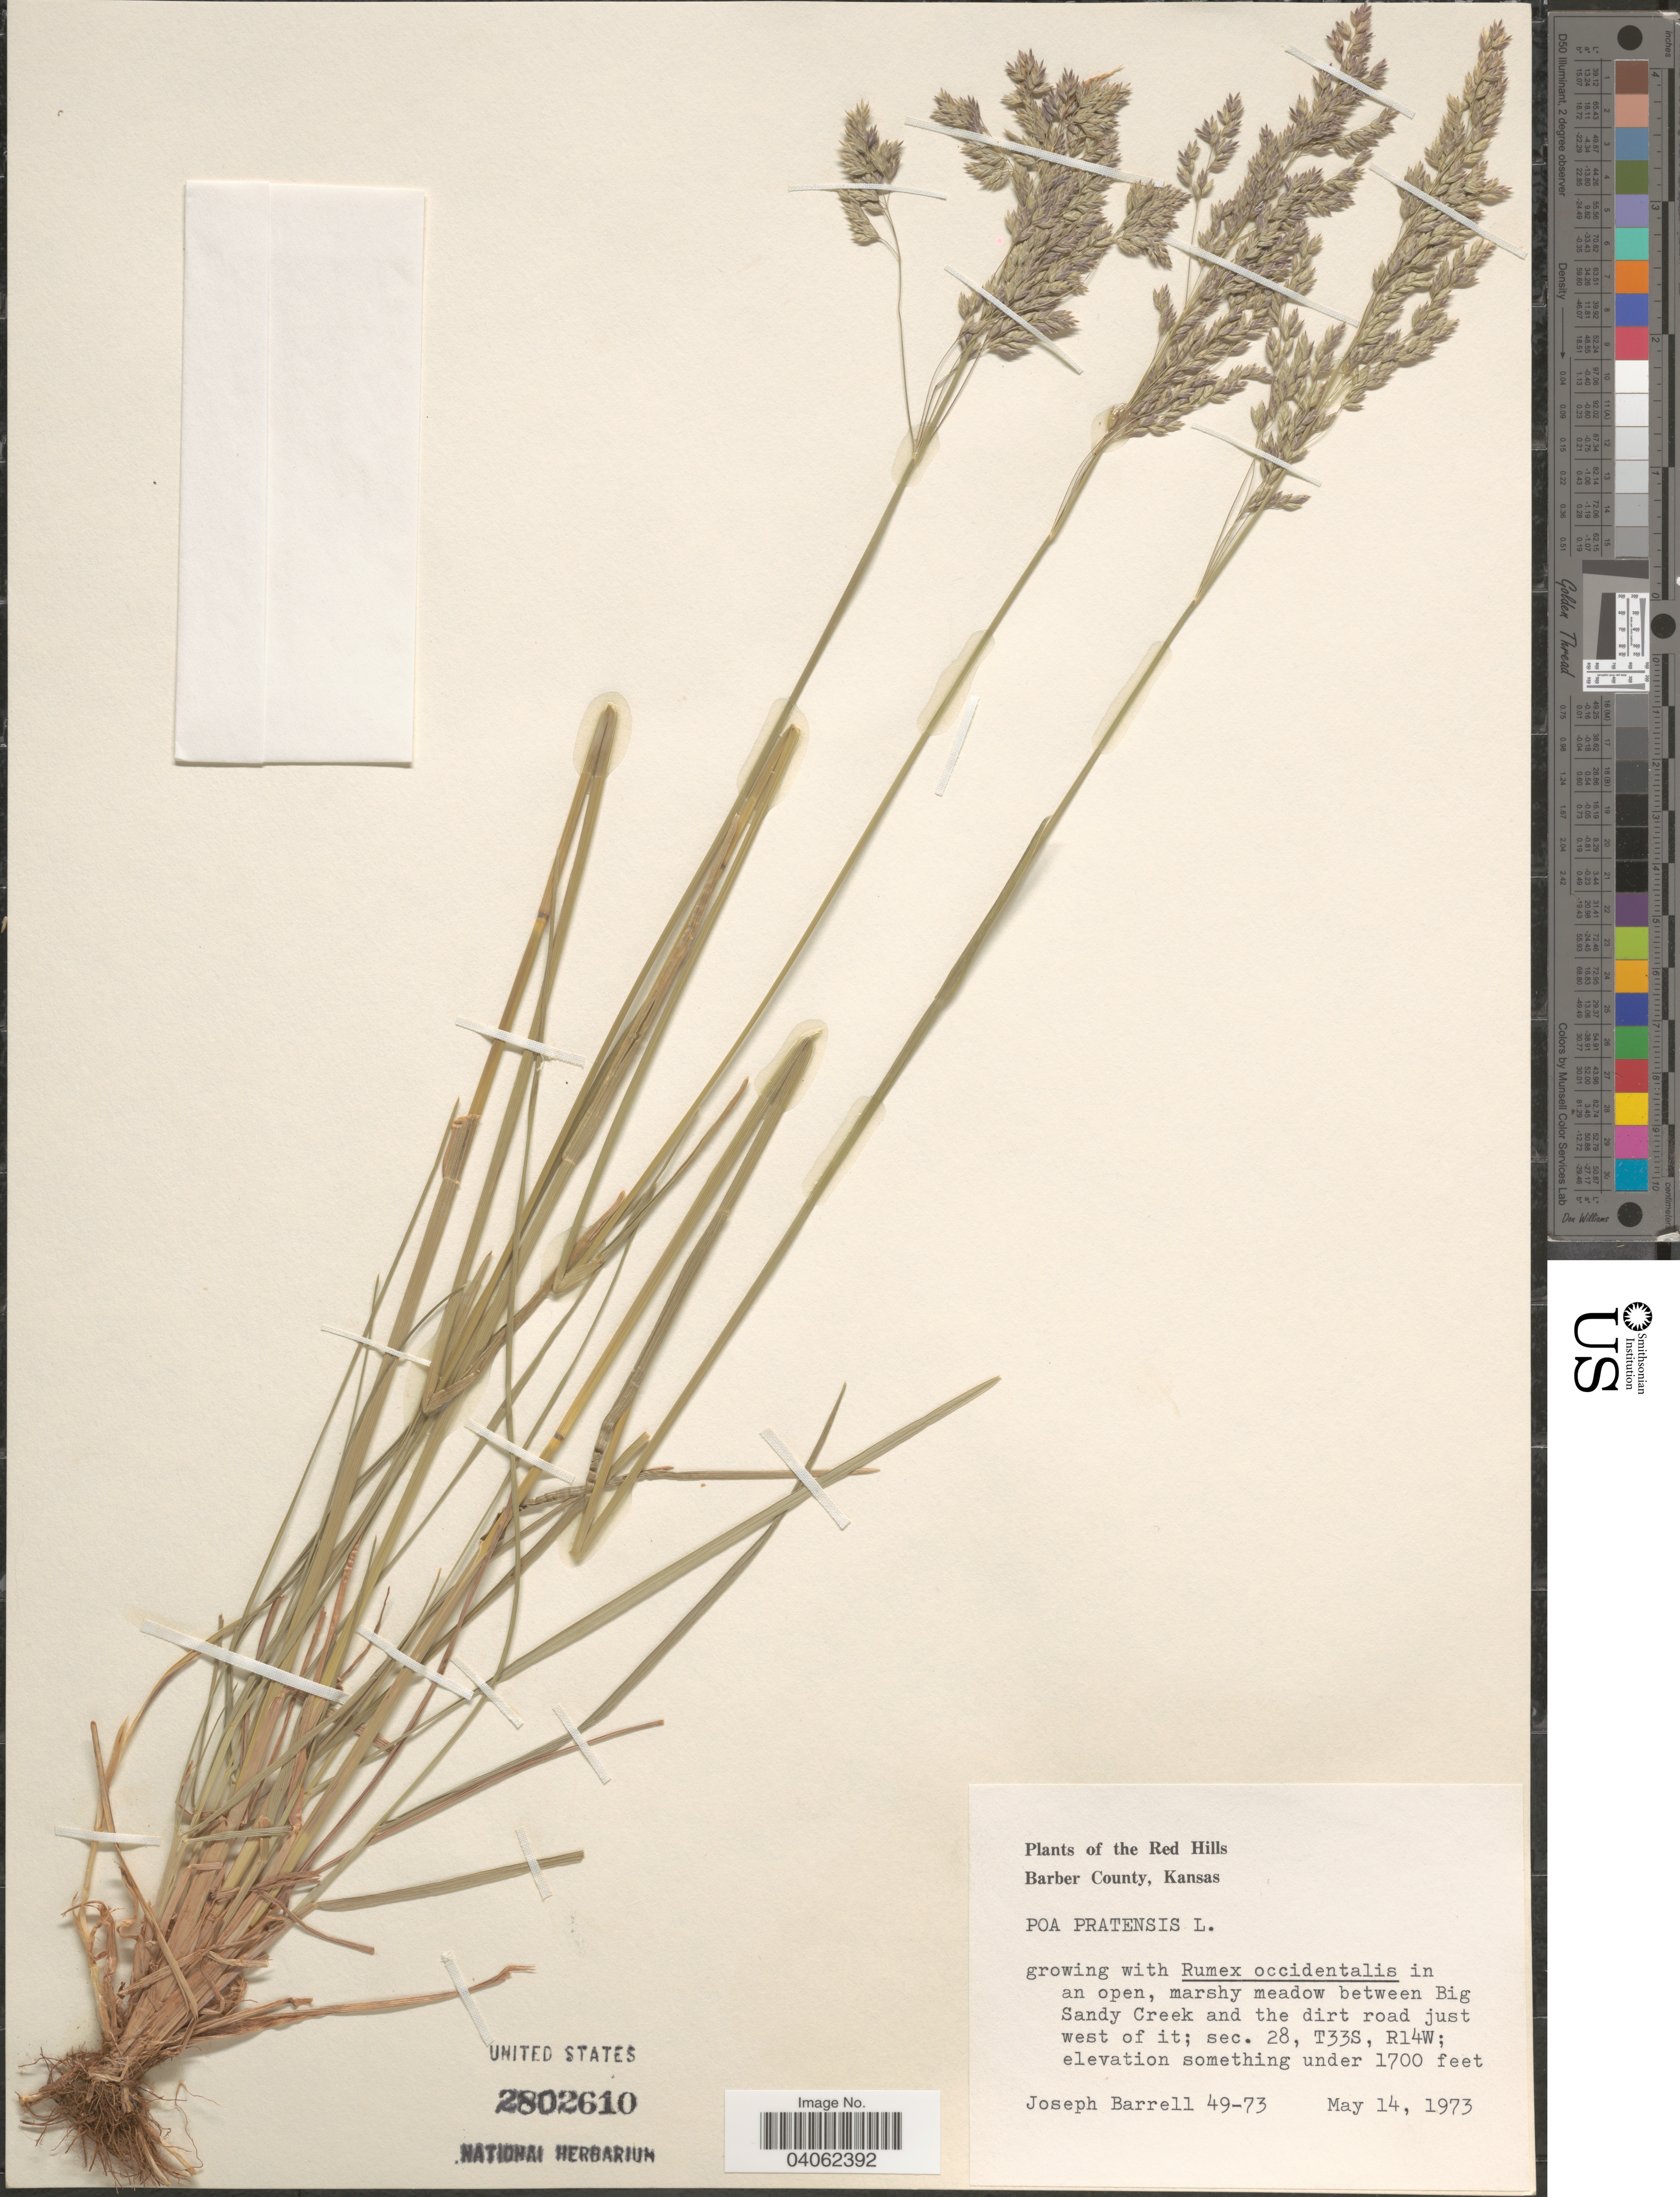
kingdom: Plantae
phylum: Tracheophyta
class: Liliopsida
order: Poales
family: Poaceae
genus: Poa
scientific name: Poa pratensis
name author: L.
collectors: J. Barrell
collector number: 49-73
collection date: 1973-05-14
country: United States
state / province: Kansas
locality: The Red Hills Barber County. Between Big Sandy Creek and the dirt road just west of it; sec. 28, T33S, R14W.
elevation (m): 518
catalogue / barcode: US 2802610